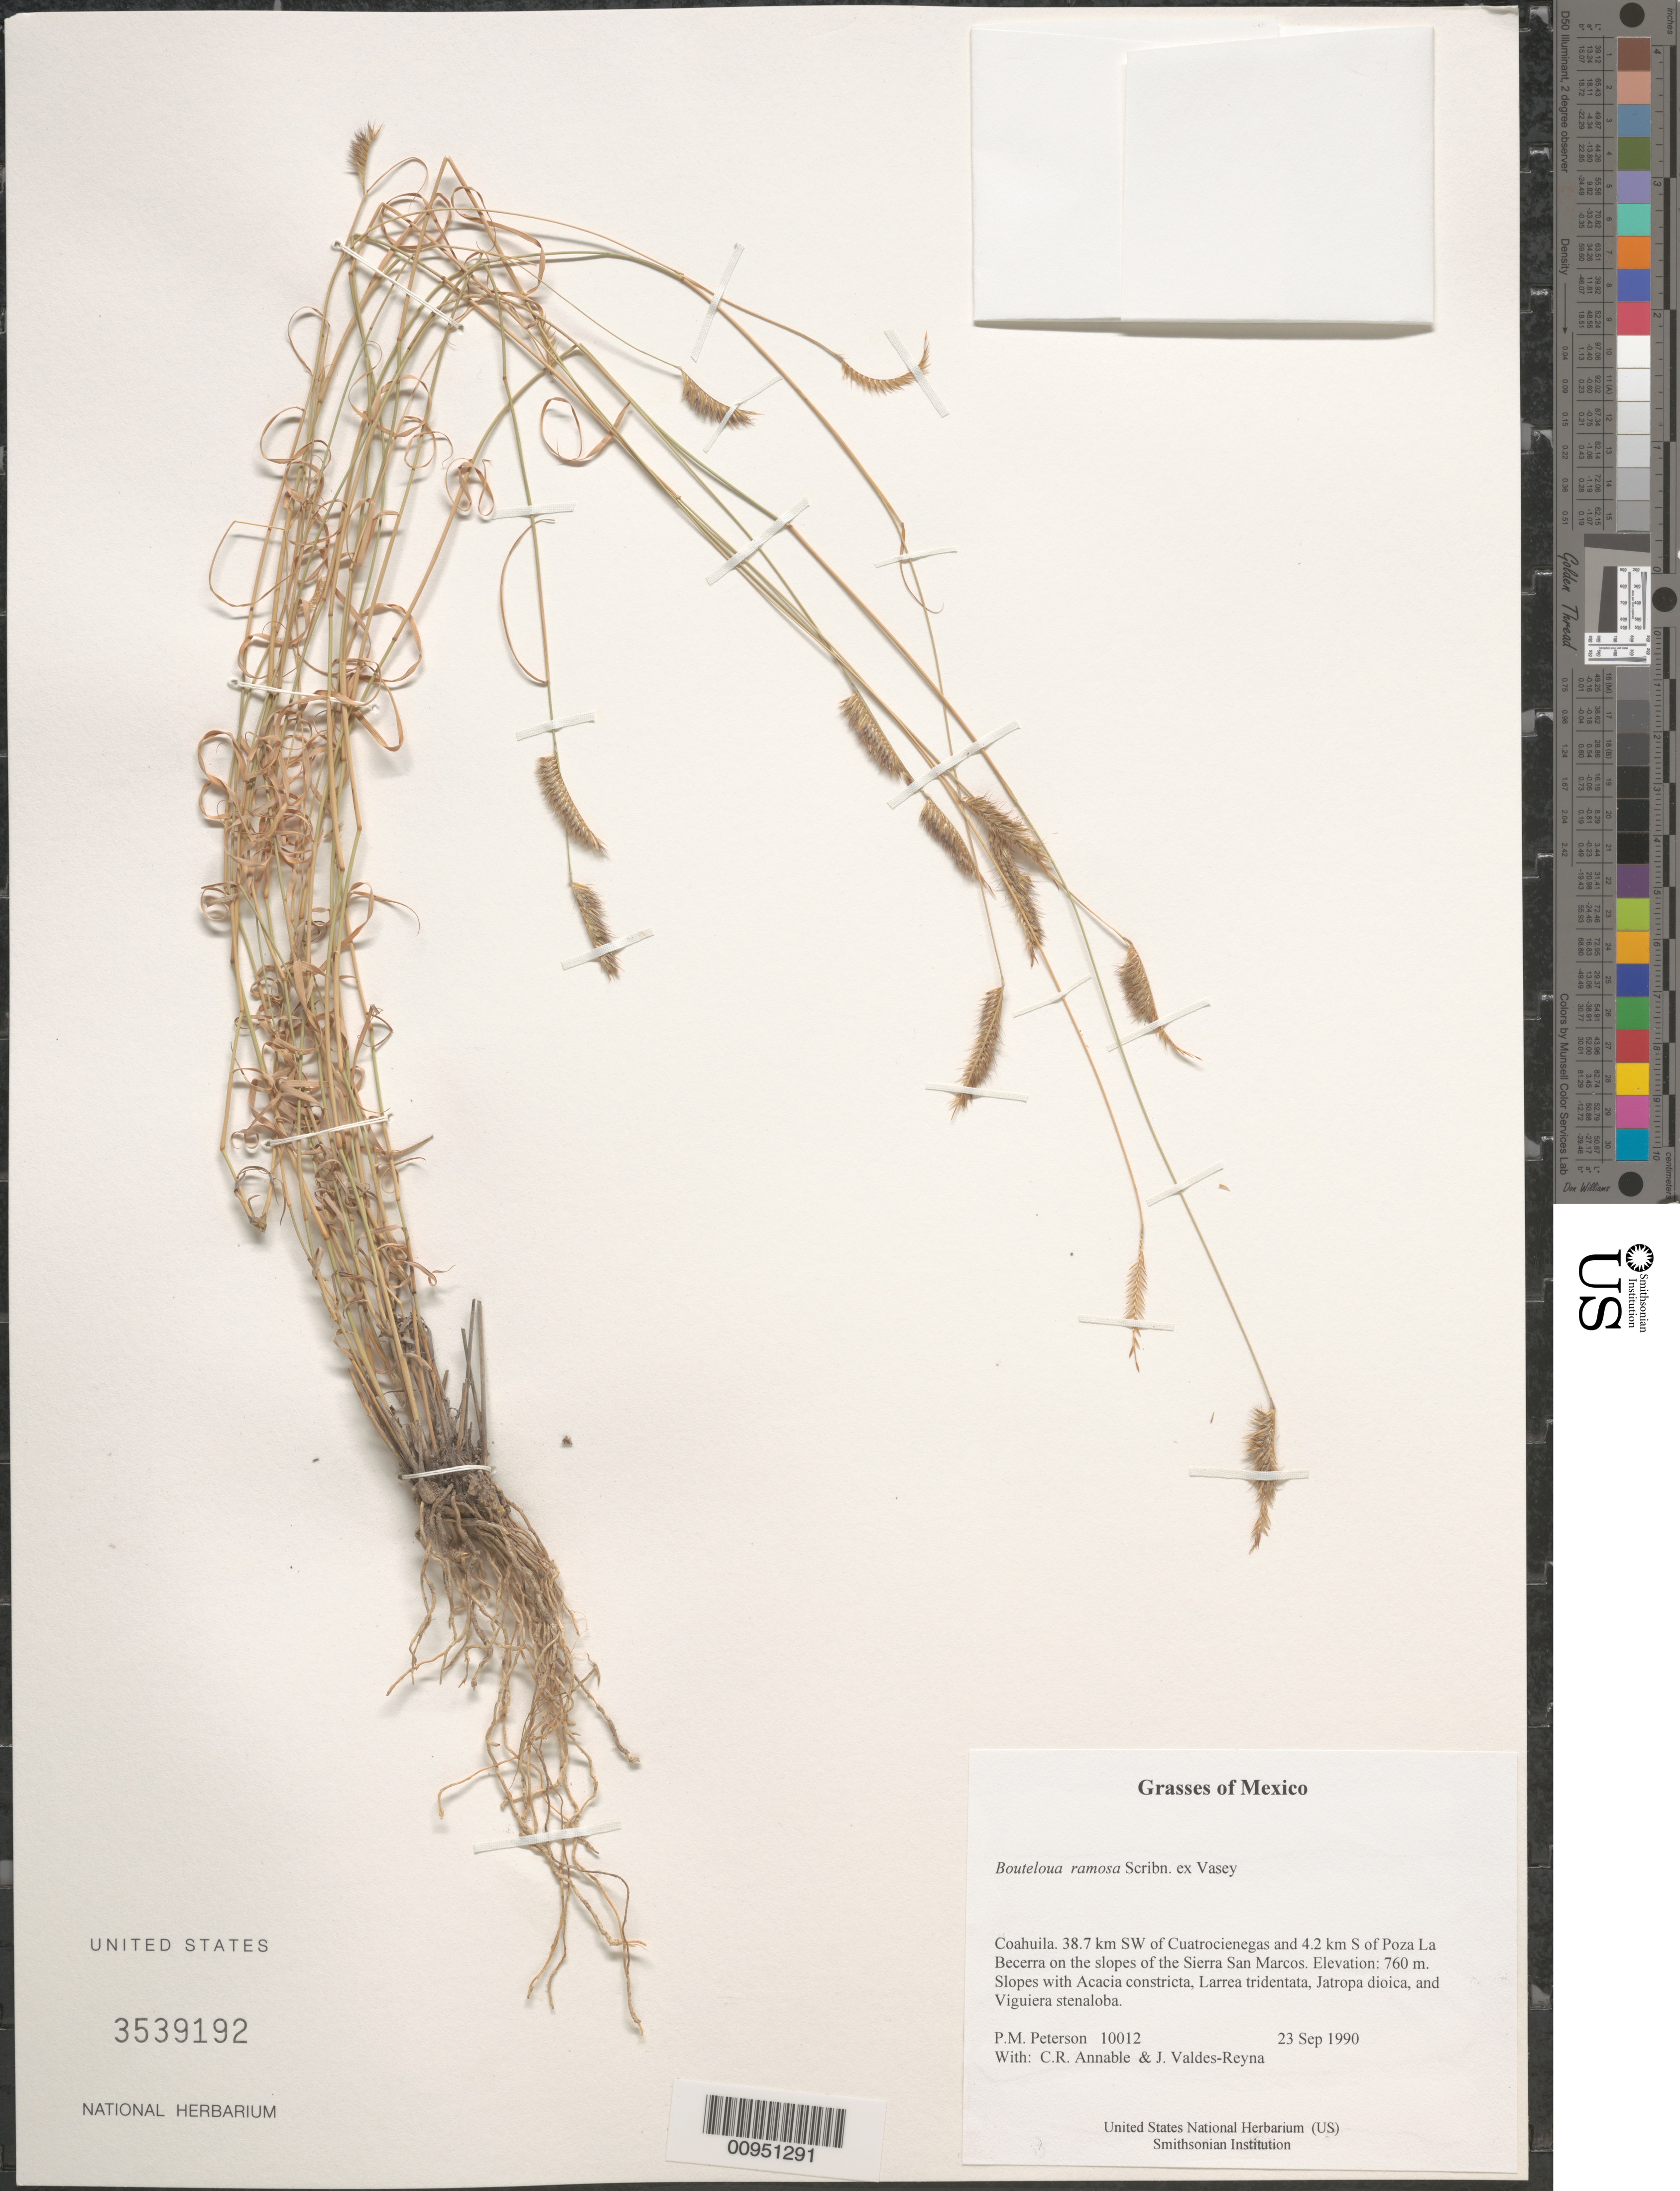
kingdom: Plantae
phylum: Tracheophyta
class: Liliopsida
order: Poales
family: Poaceae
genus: Bouteloua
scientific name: Bouteloua ramosa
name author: Scribn. ex Vasey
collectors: P. M. Peterson, C. R. Annable & J. Valdés-Reyna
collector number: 10012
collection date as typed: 23 Sep 1990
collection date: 1990-09-23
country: Mexico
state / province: Coahuila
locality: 38.7 km SW of Cuatrocienegas and 4.2 km S of Poza La Becerra on the slopes of the Sierra San Marcos.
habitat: Slopes with Acacia constricta, Larrea tridentata, Jatropa dioica, and Viguiera stenaloba.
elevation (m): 760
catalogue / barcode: US 3539192